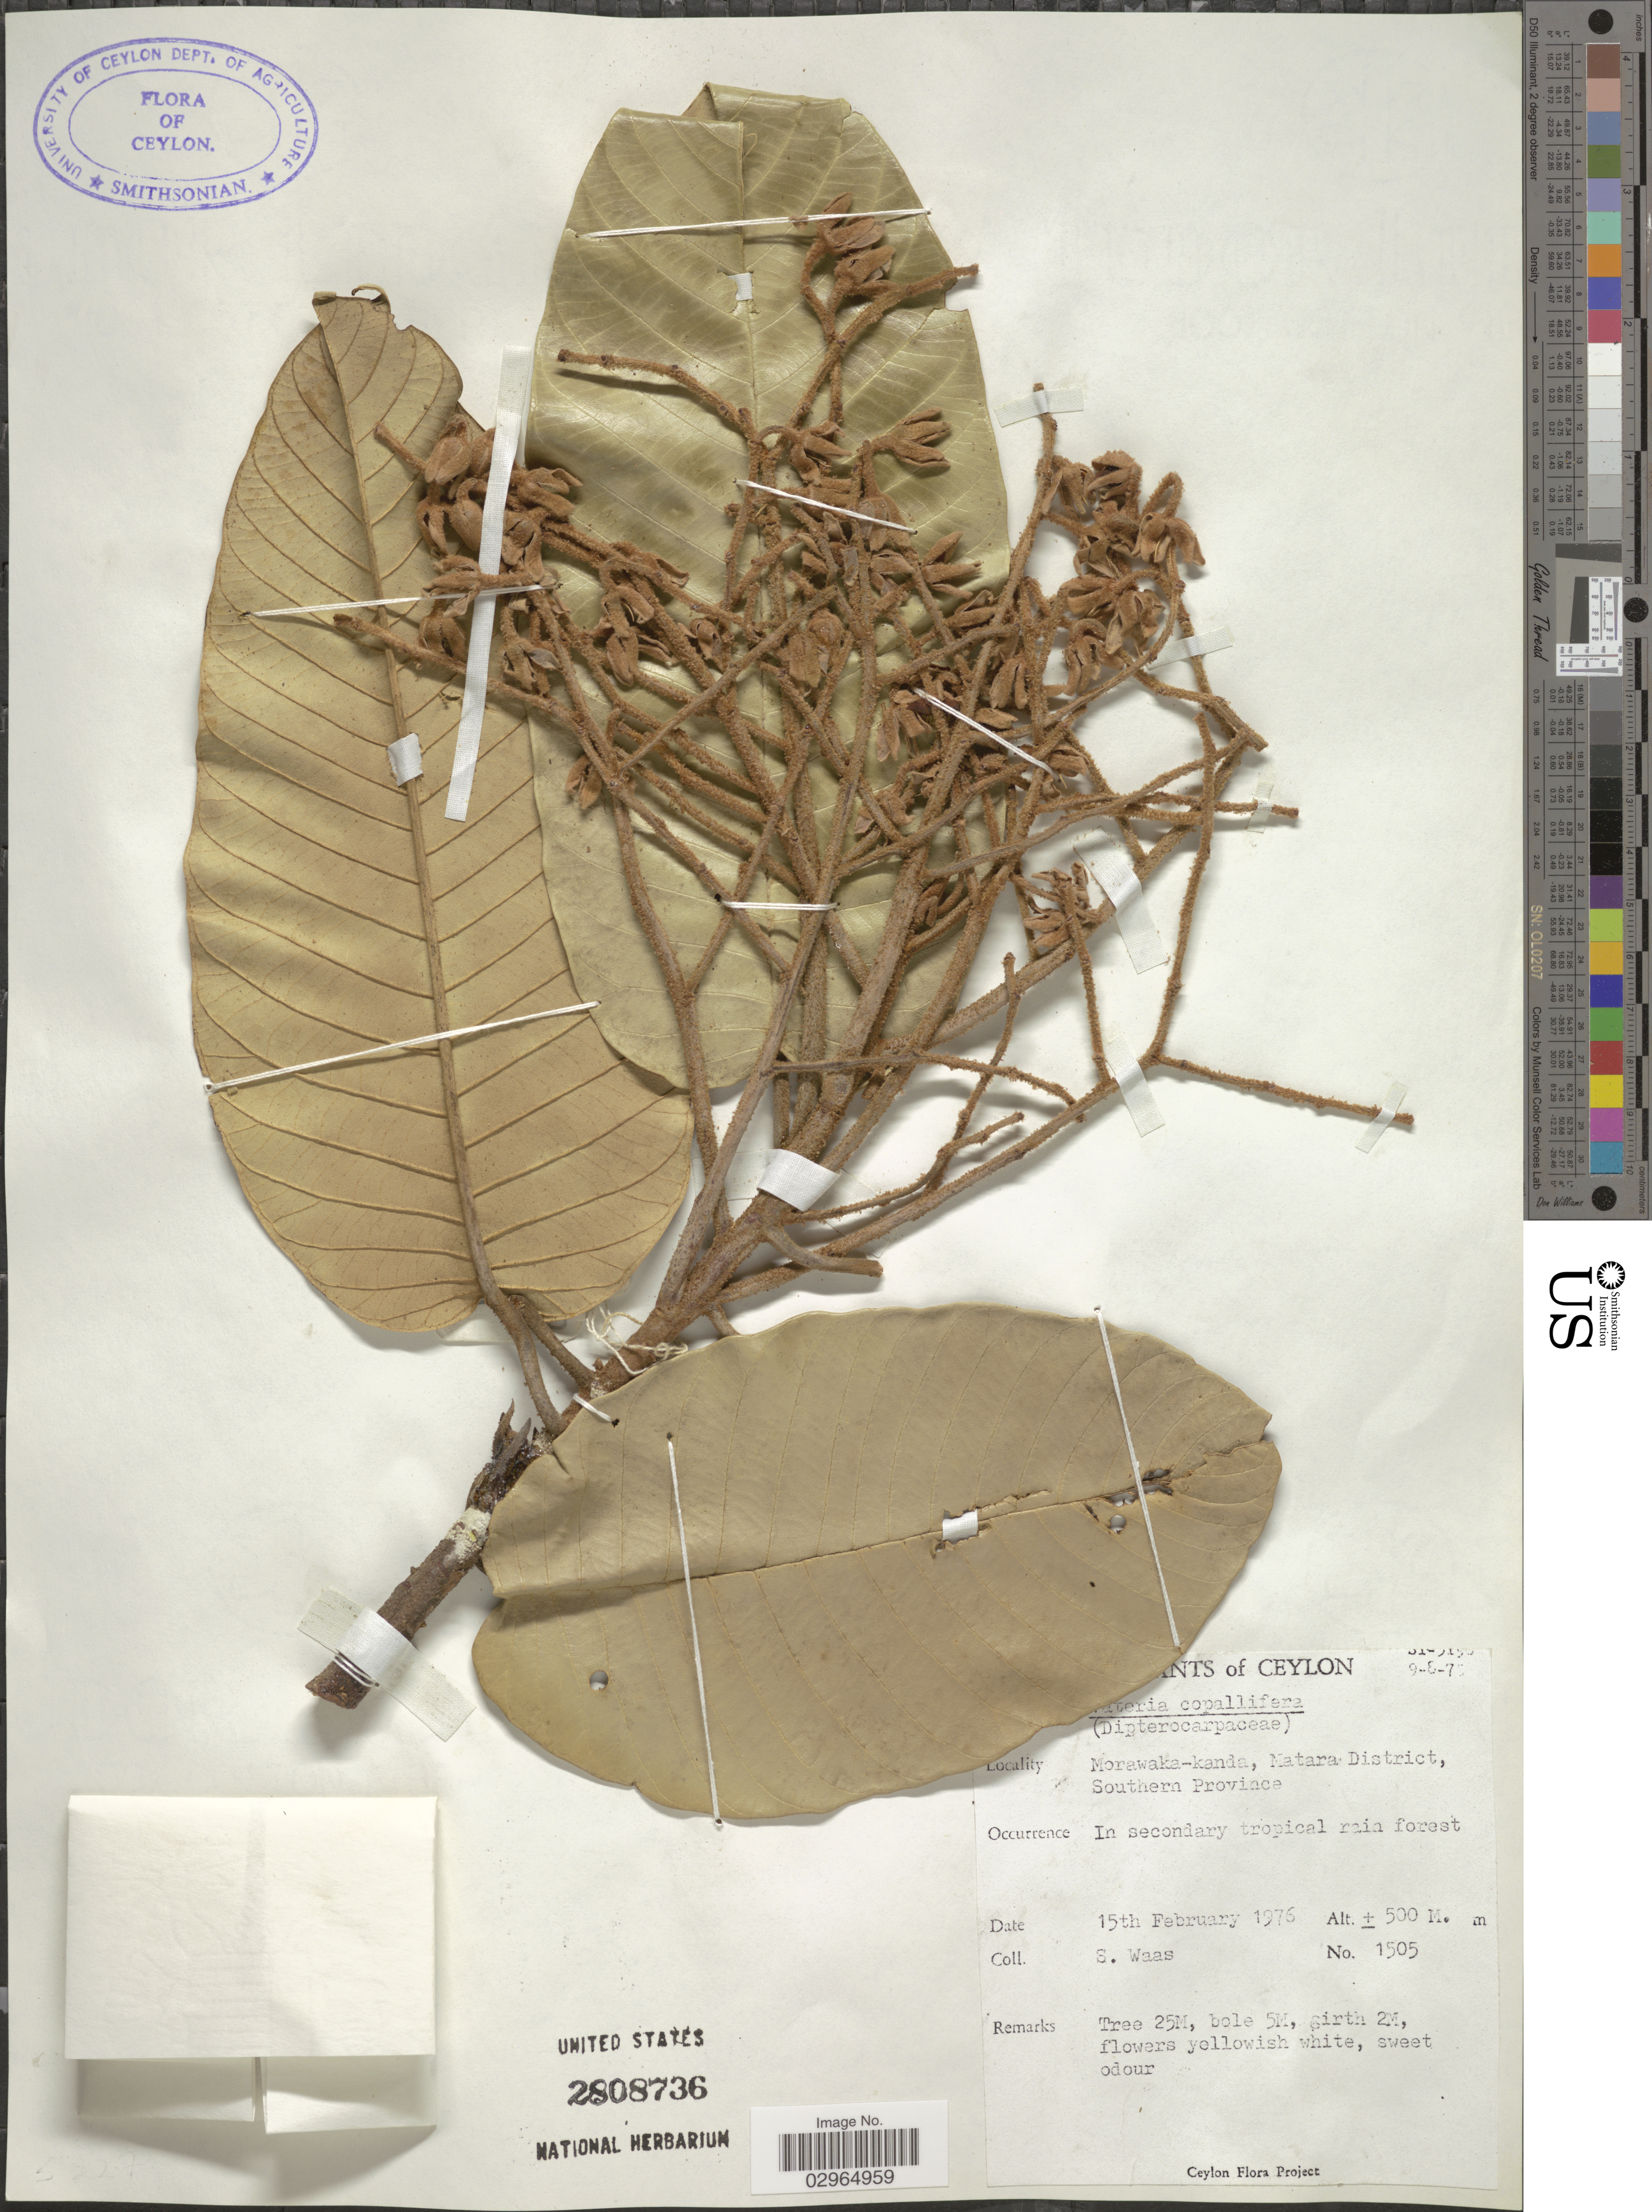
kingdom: Plantae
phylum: Tracheophyta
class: Magnoliopsida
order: Malvales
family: Dipterocarpaceae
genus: Vateria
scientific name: Vateria copallifera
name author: (Retz.) Alston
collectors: S. Waas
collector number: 1505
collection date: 1976-02-15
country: Sri Lanka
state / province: Southern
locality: Ceylon. Morawaka-kanda, Matara District.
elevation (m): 500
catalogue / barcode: US 2808736